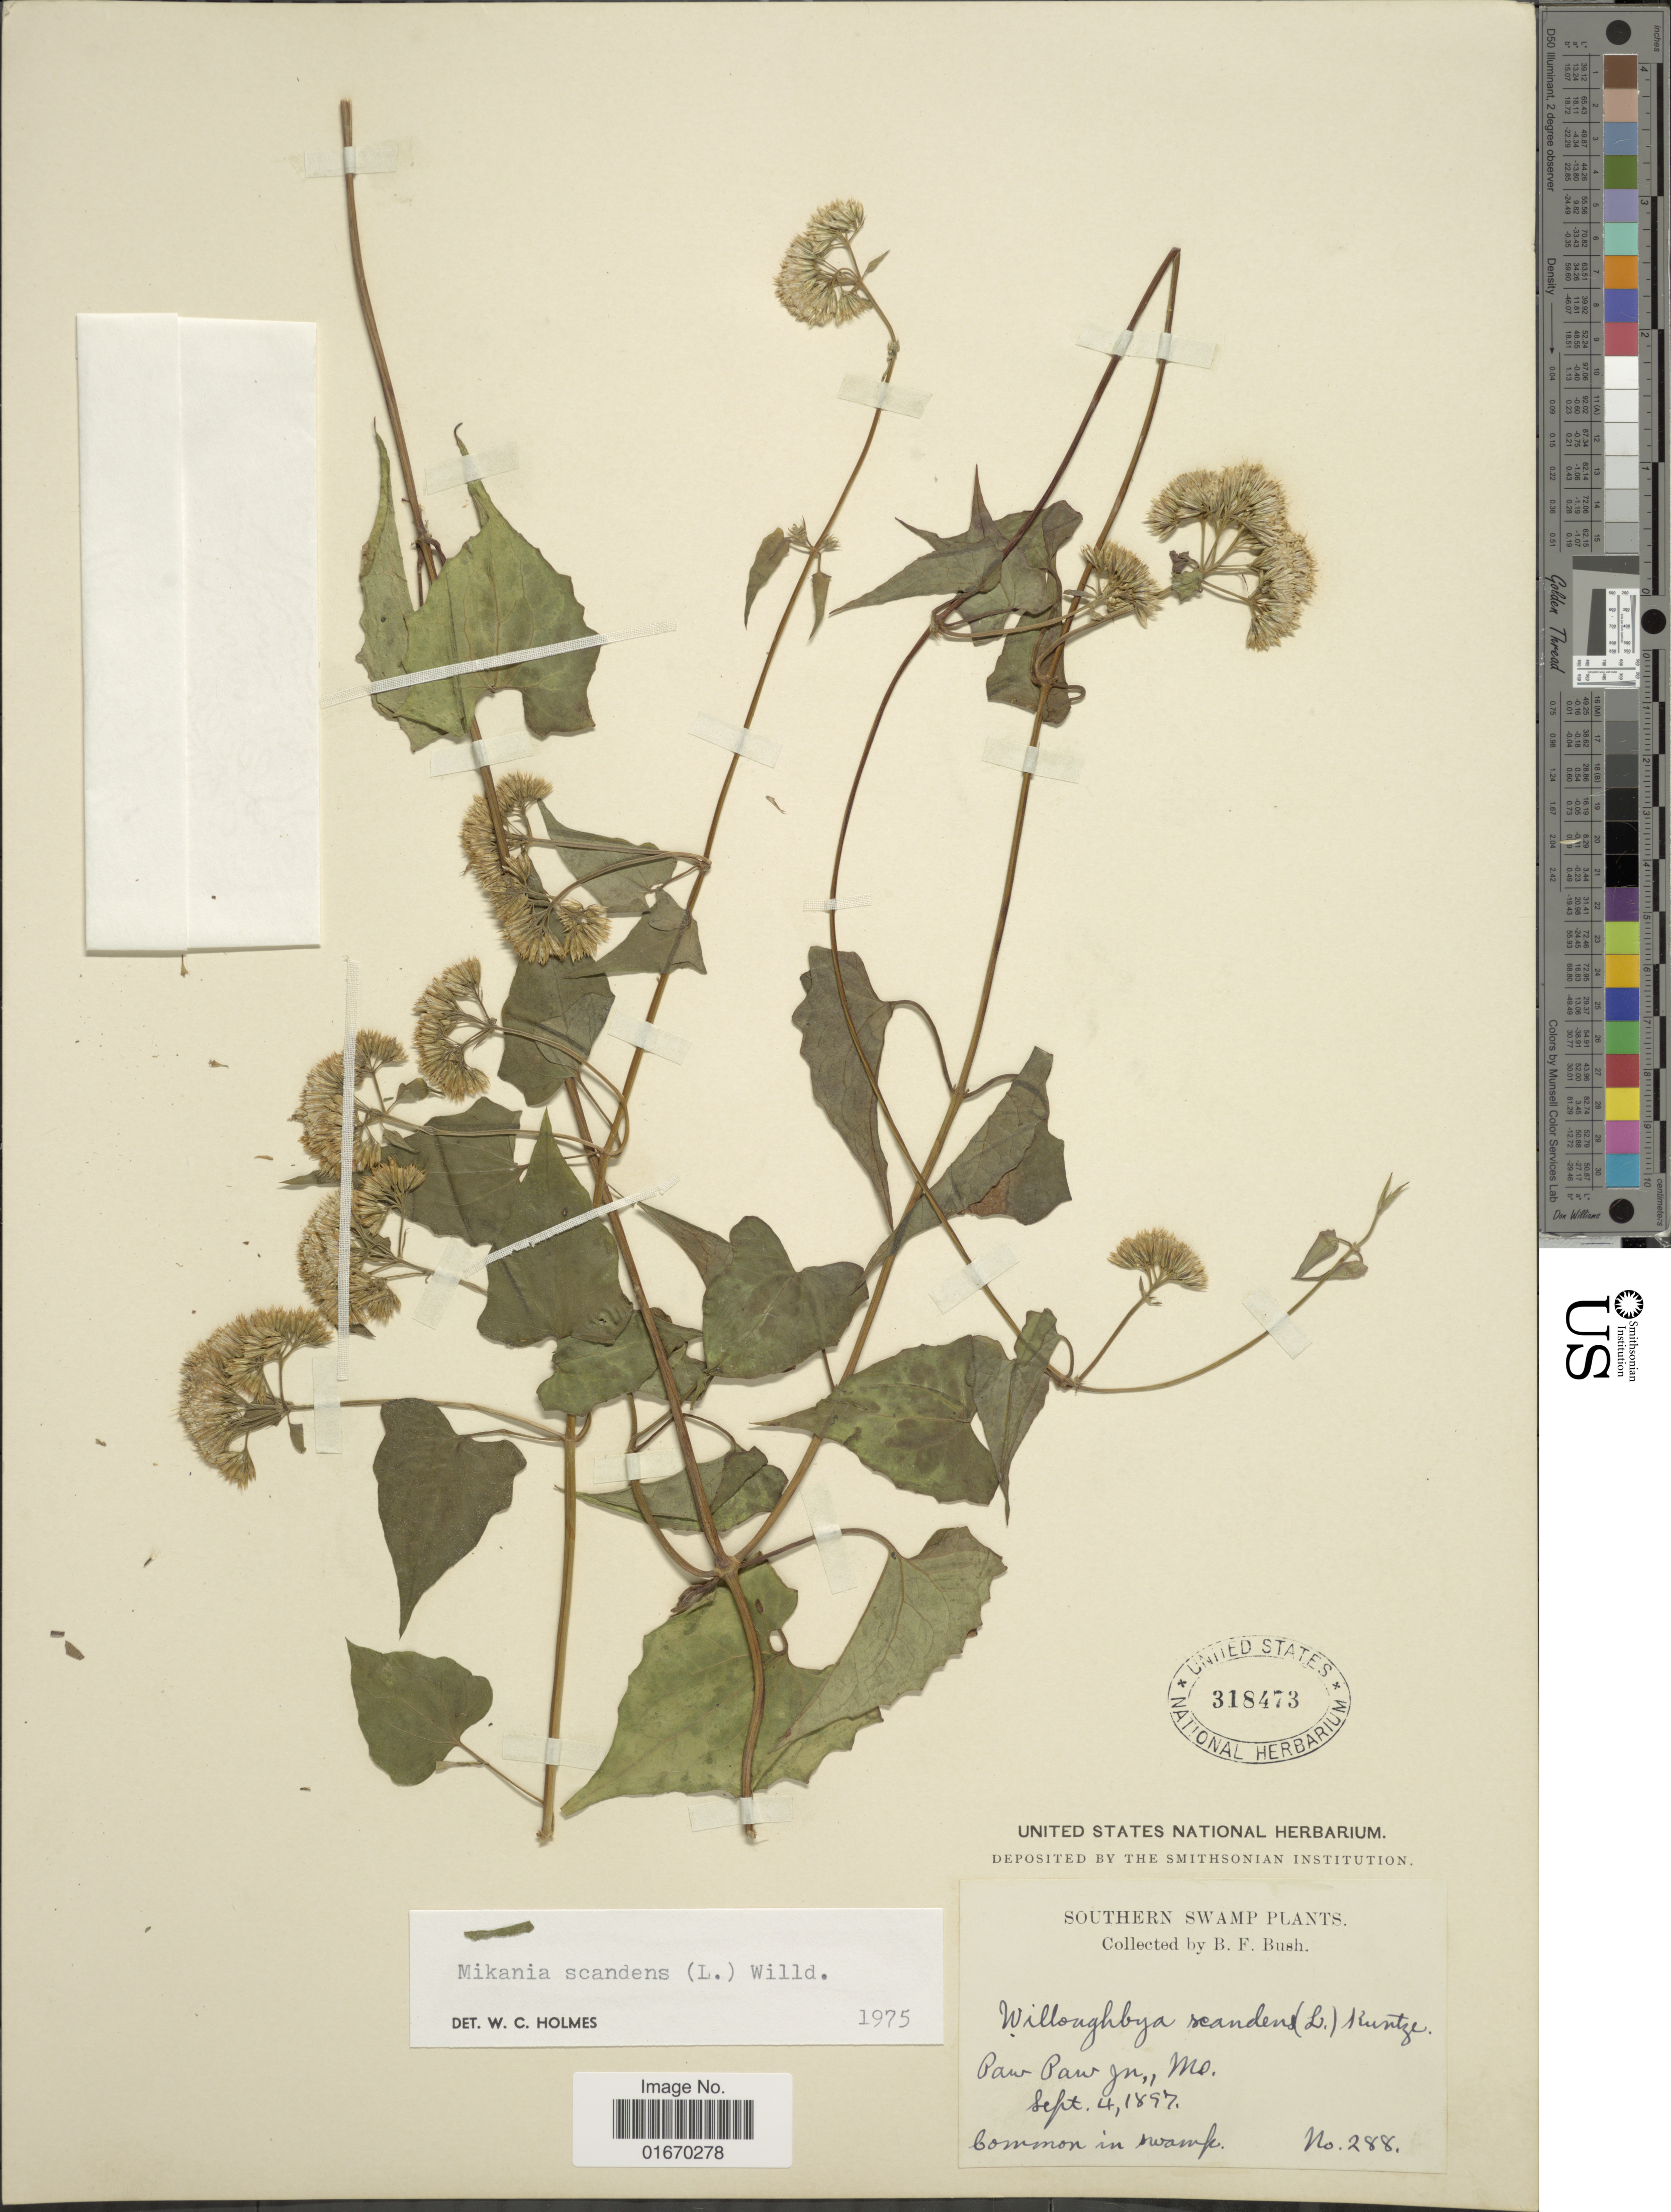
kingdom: Plantae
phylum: Tracheophyta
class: Magnoliopsida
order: Asterales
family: Asteraceae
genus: Mikania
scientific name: Mikania scandens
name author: (L.) Willd.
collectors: B. F. Bush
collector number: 288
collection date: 1897-09-04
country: United States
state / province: Missouri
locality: Southern Swamp, Paw Paw Jn.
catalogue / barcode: US 318473